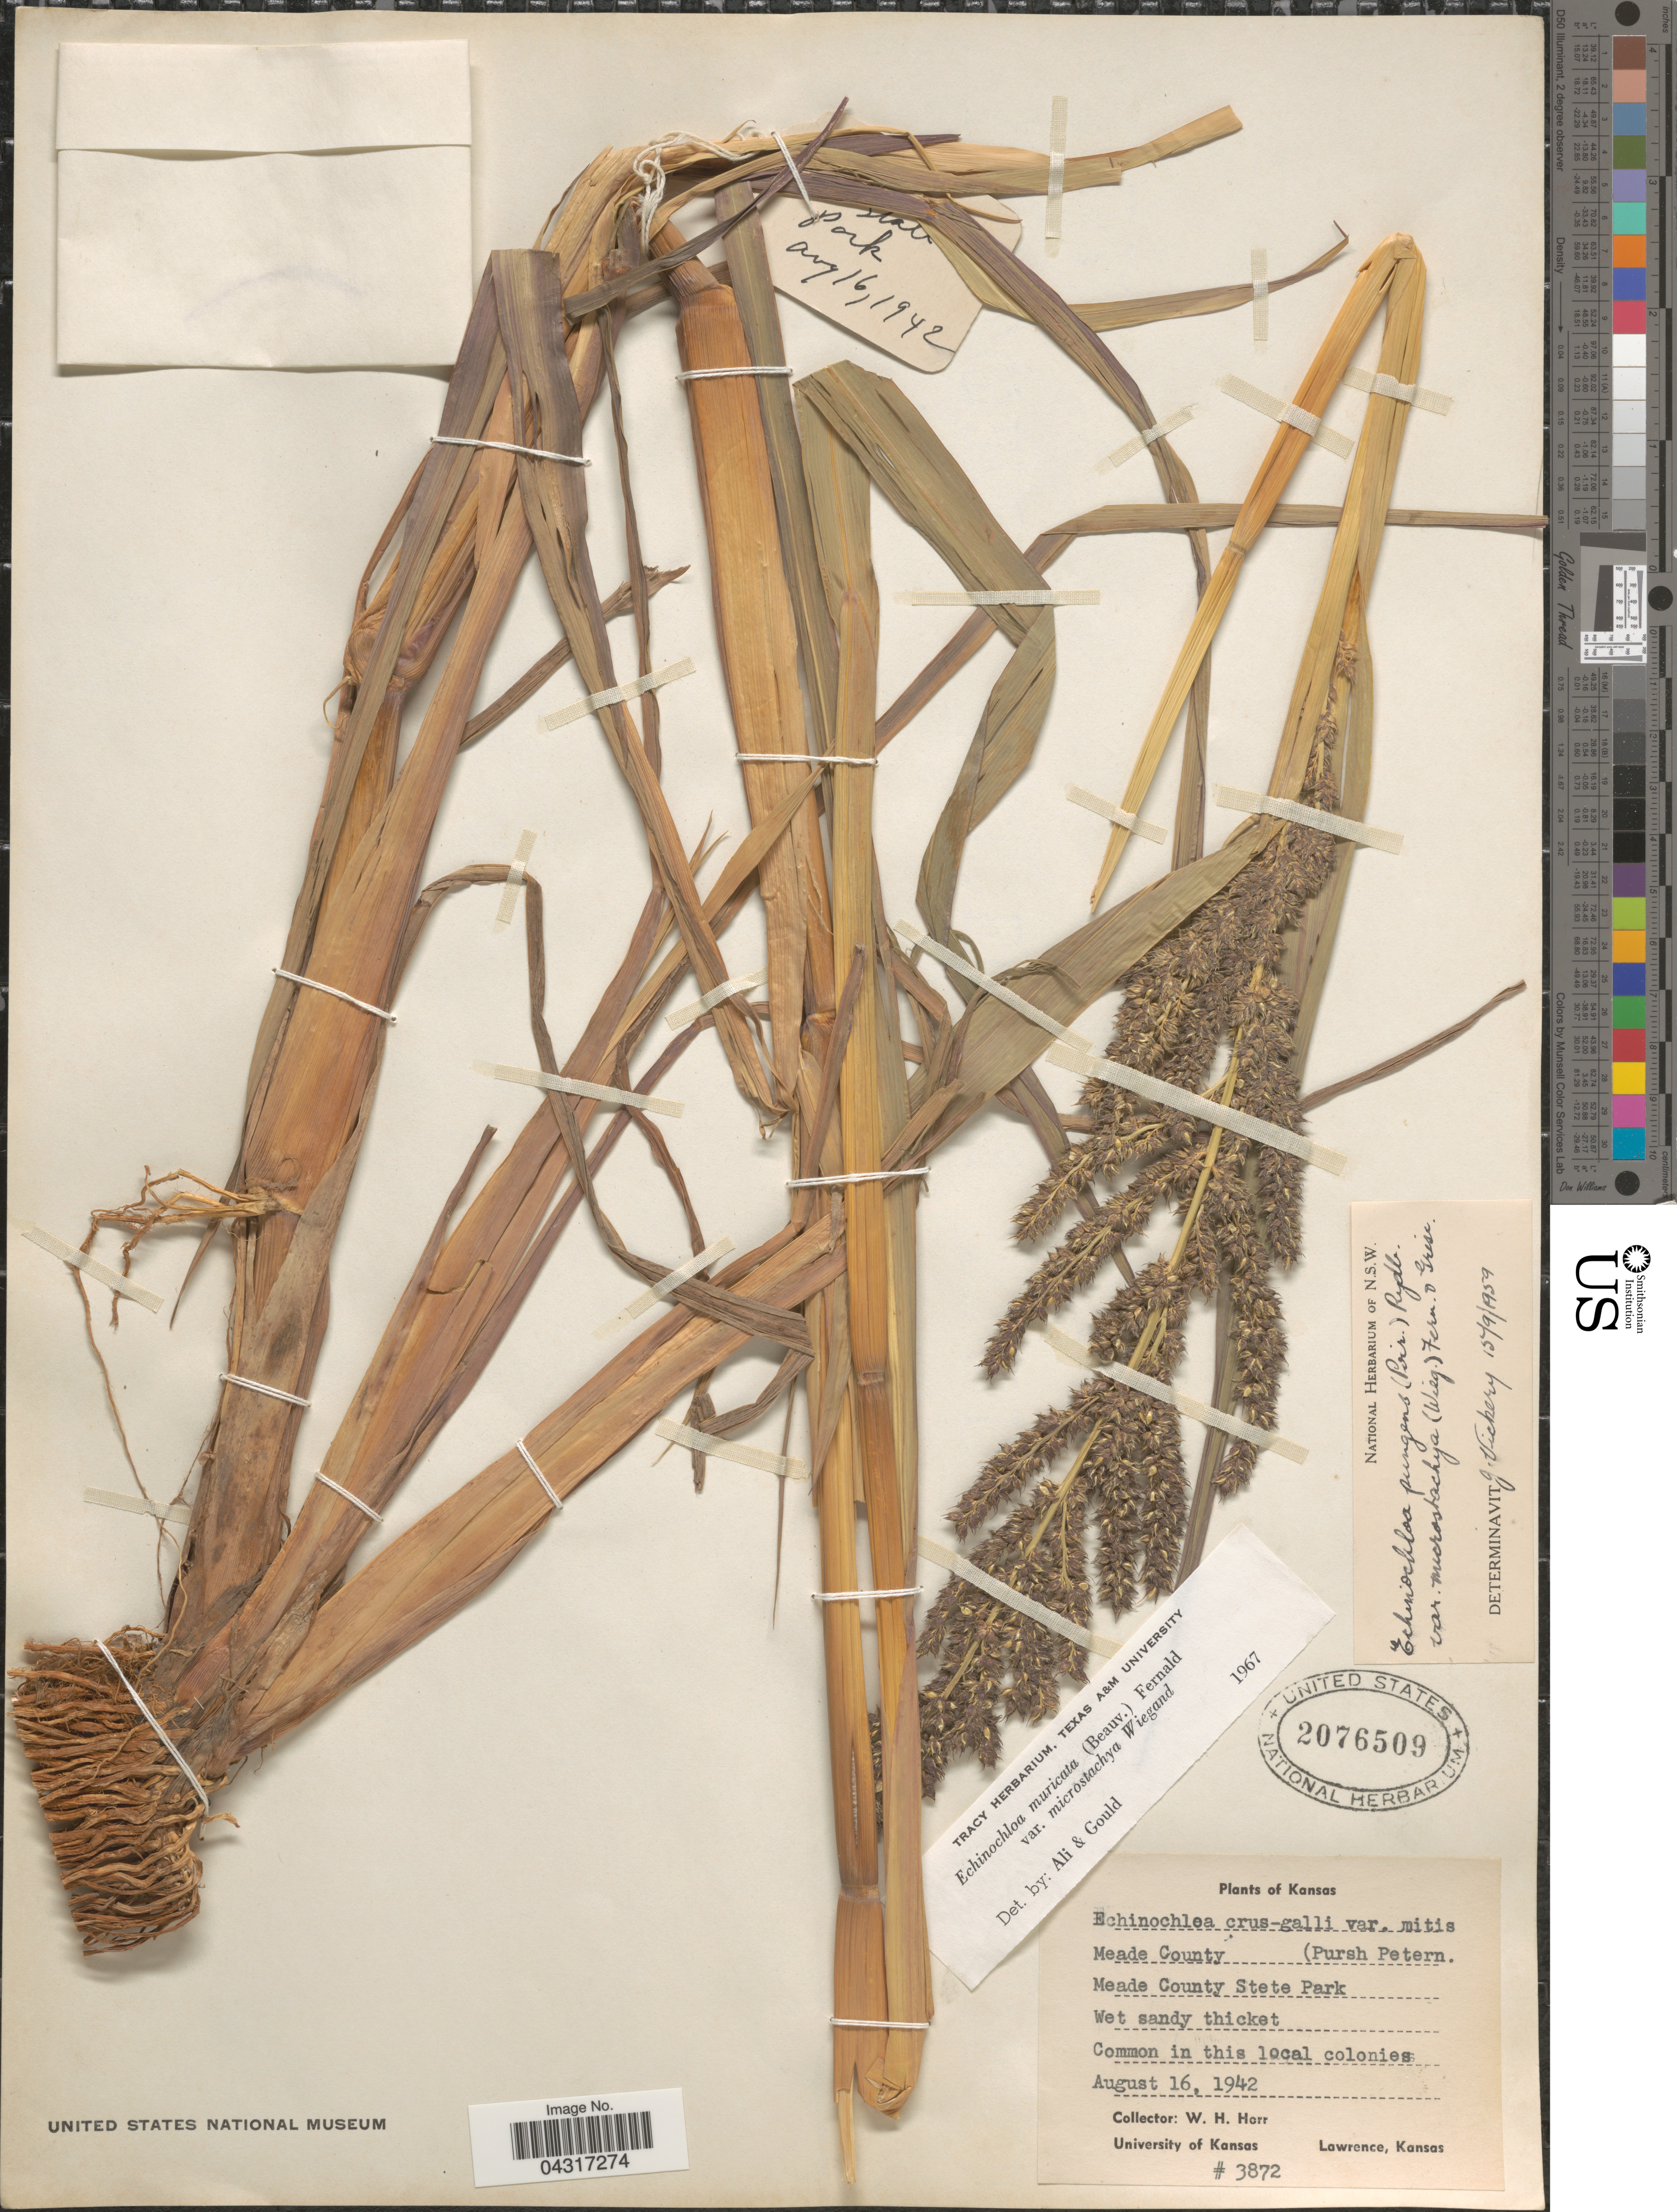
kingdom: Plantae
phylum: Tracheophyta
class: Liliopsida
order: Poales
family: Poaceae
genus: Echinochloa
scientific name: Echinochloa crus-galli var. praticola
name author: Ohwi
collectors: W. H. Horr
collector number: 3872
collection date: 1942-08-16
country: United States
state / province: Kansas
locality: Meade County. Meade County Stete Park. Common in this local colonies.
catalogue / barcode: US 2076509